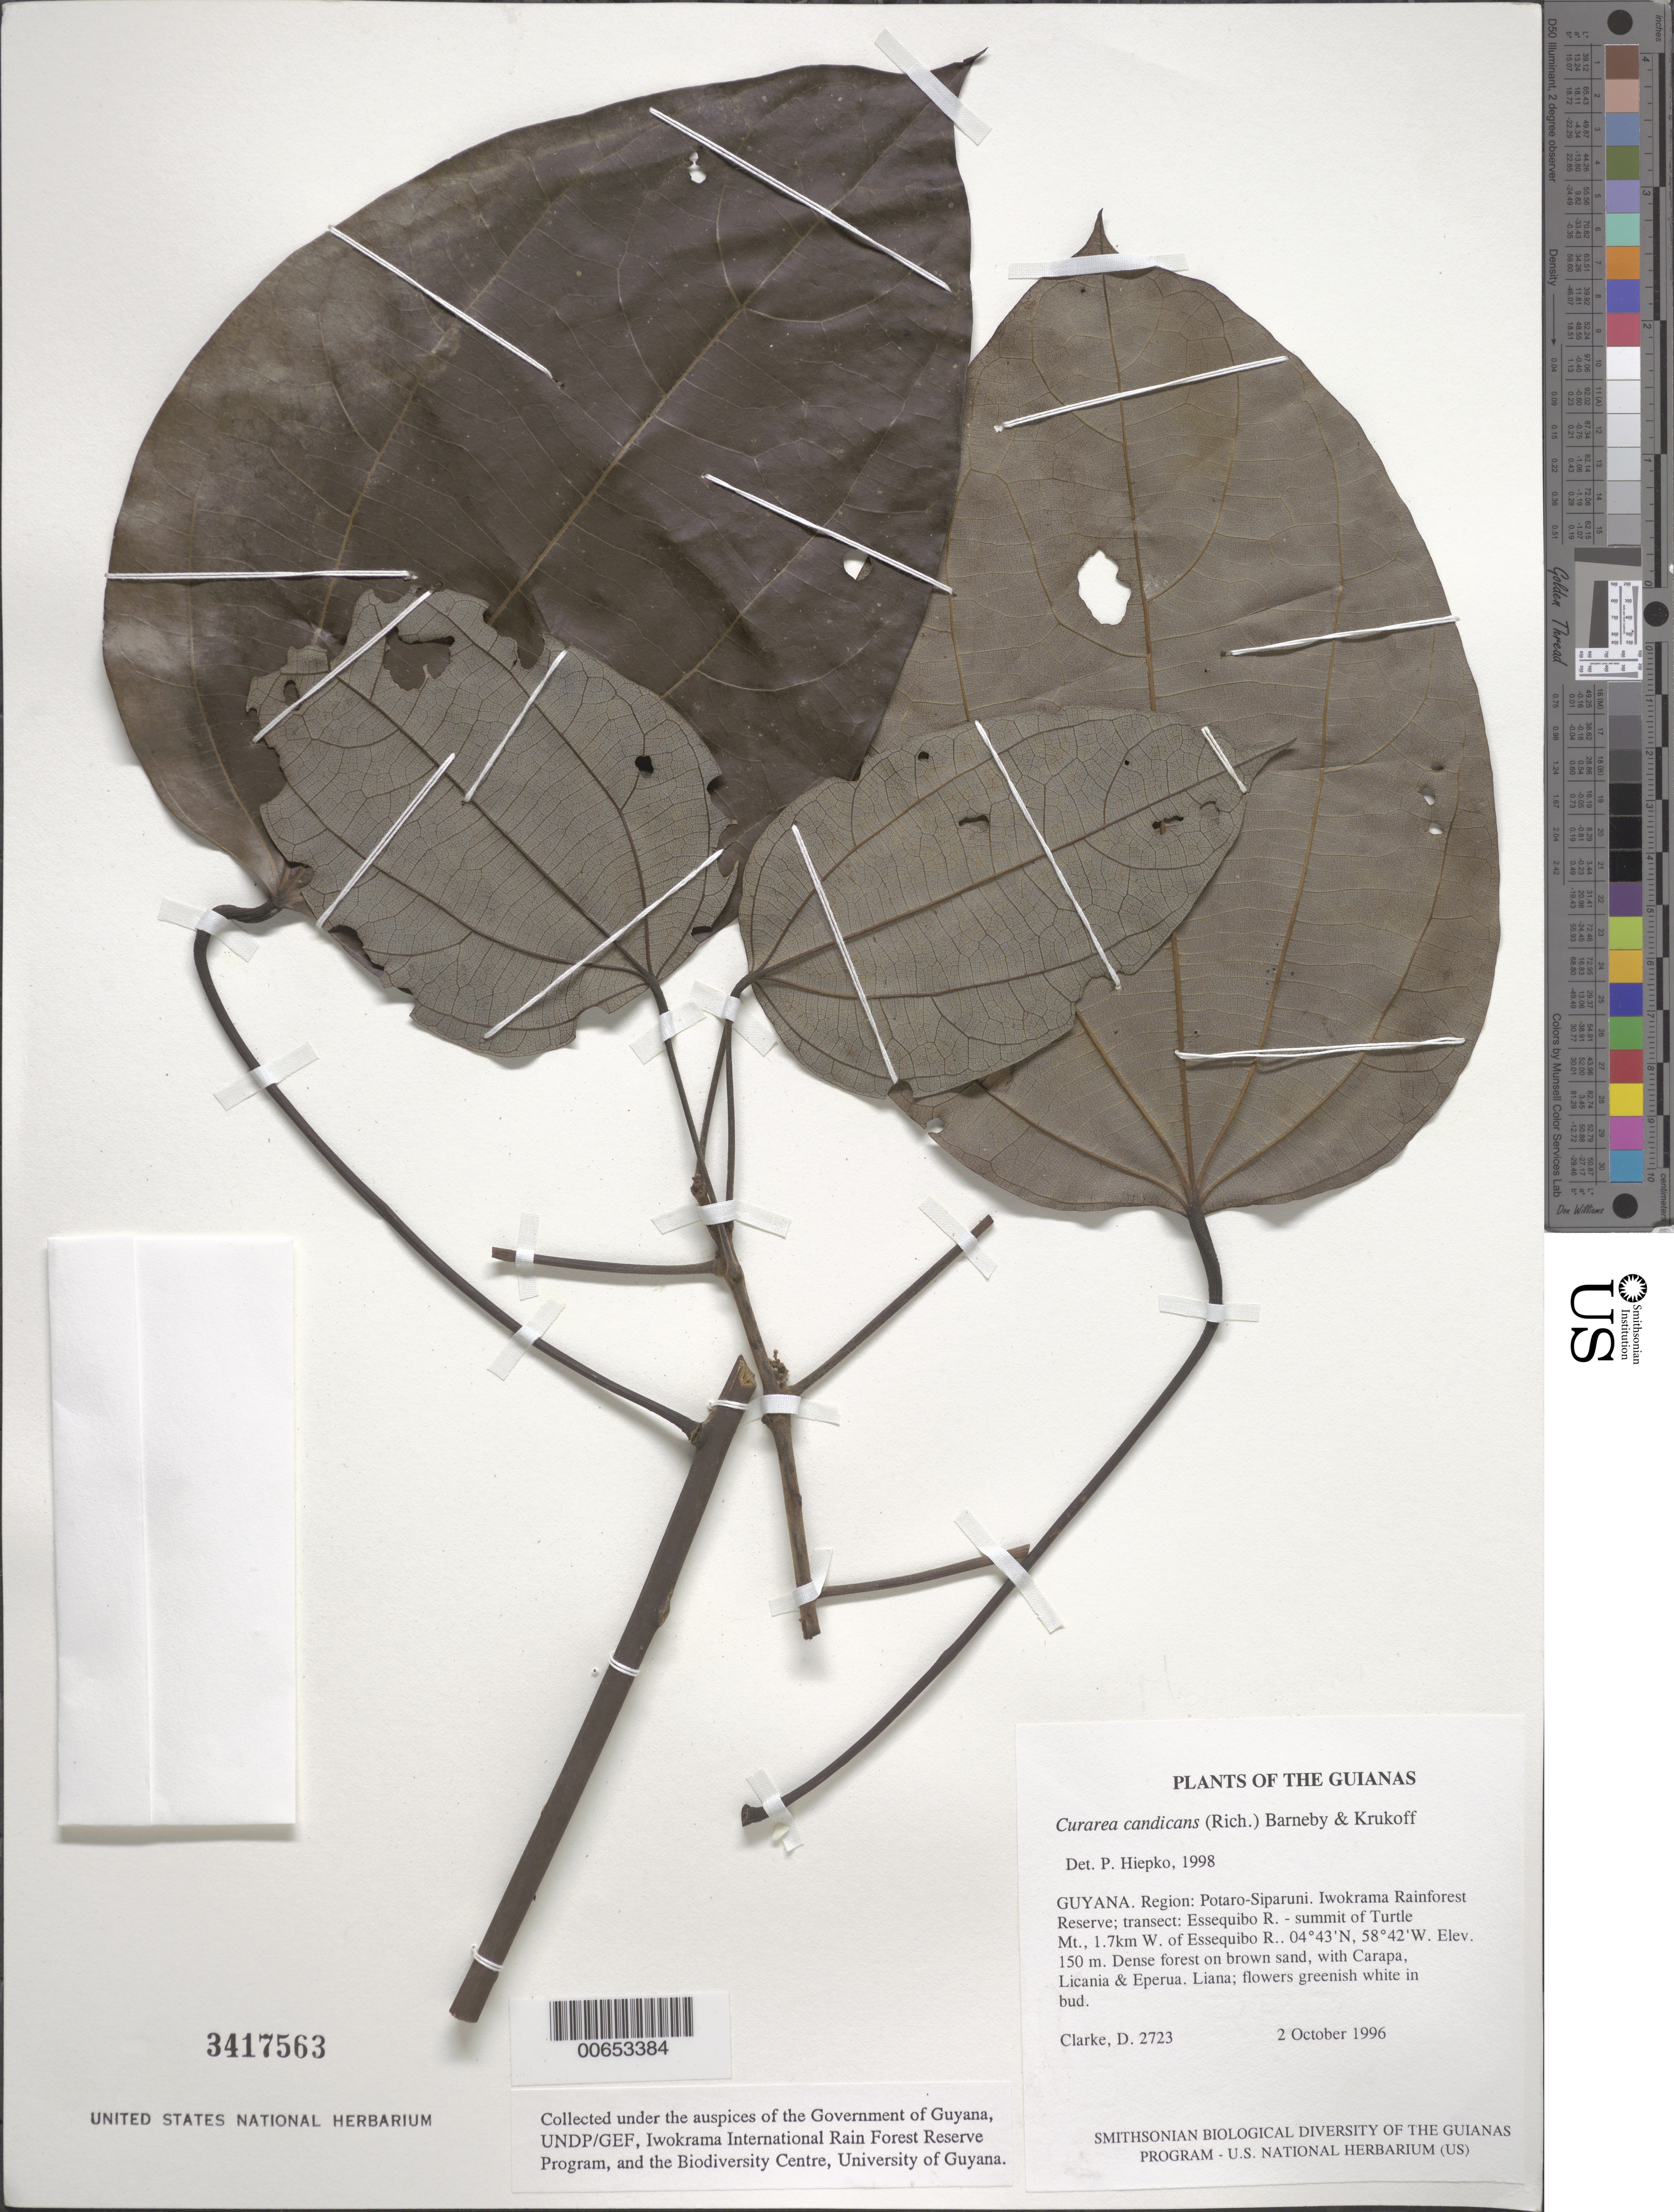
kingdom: Plantae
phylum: Tracheophyta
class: Magnoliopsida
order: Ranunculales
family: Menispermaceae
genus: Curarea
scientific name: Curarea candicans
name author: (Rich. ex DC.) Barneby & Krukoff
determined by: Hiepko, P. H.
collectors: H. D. Clarke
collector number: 2723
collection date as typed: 2 October 1996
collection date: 1996-10-02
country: Guyana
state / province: Potaro-Siparuni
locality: Iwokrama Rainforest Reserve; transect: Essequibo R. - summit of Turtle Mt., 1.7km W. of Essequibo R.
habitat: Dense forest on brown sand, with Carapa, Licania & Eperua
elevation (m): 150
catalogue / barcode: US 3417563